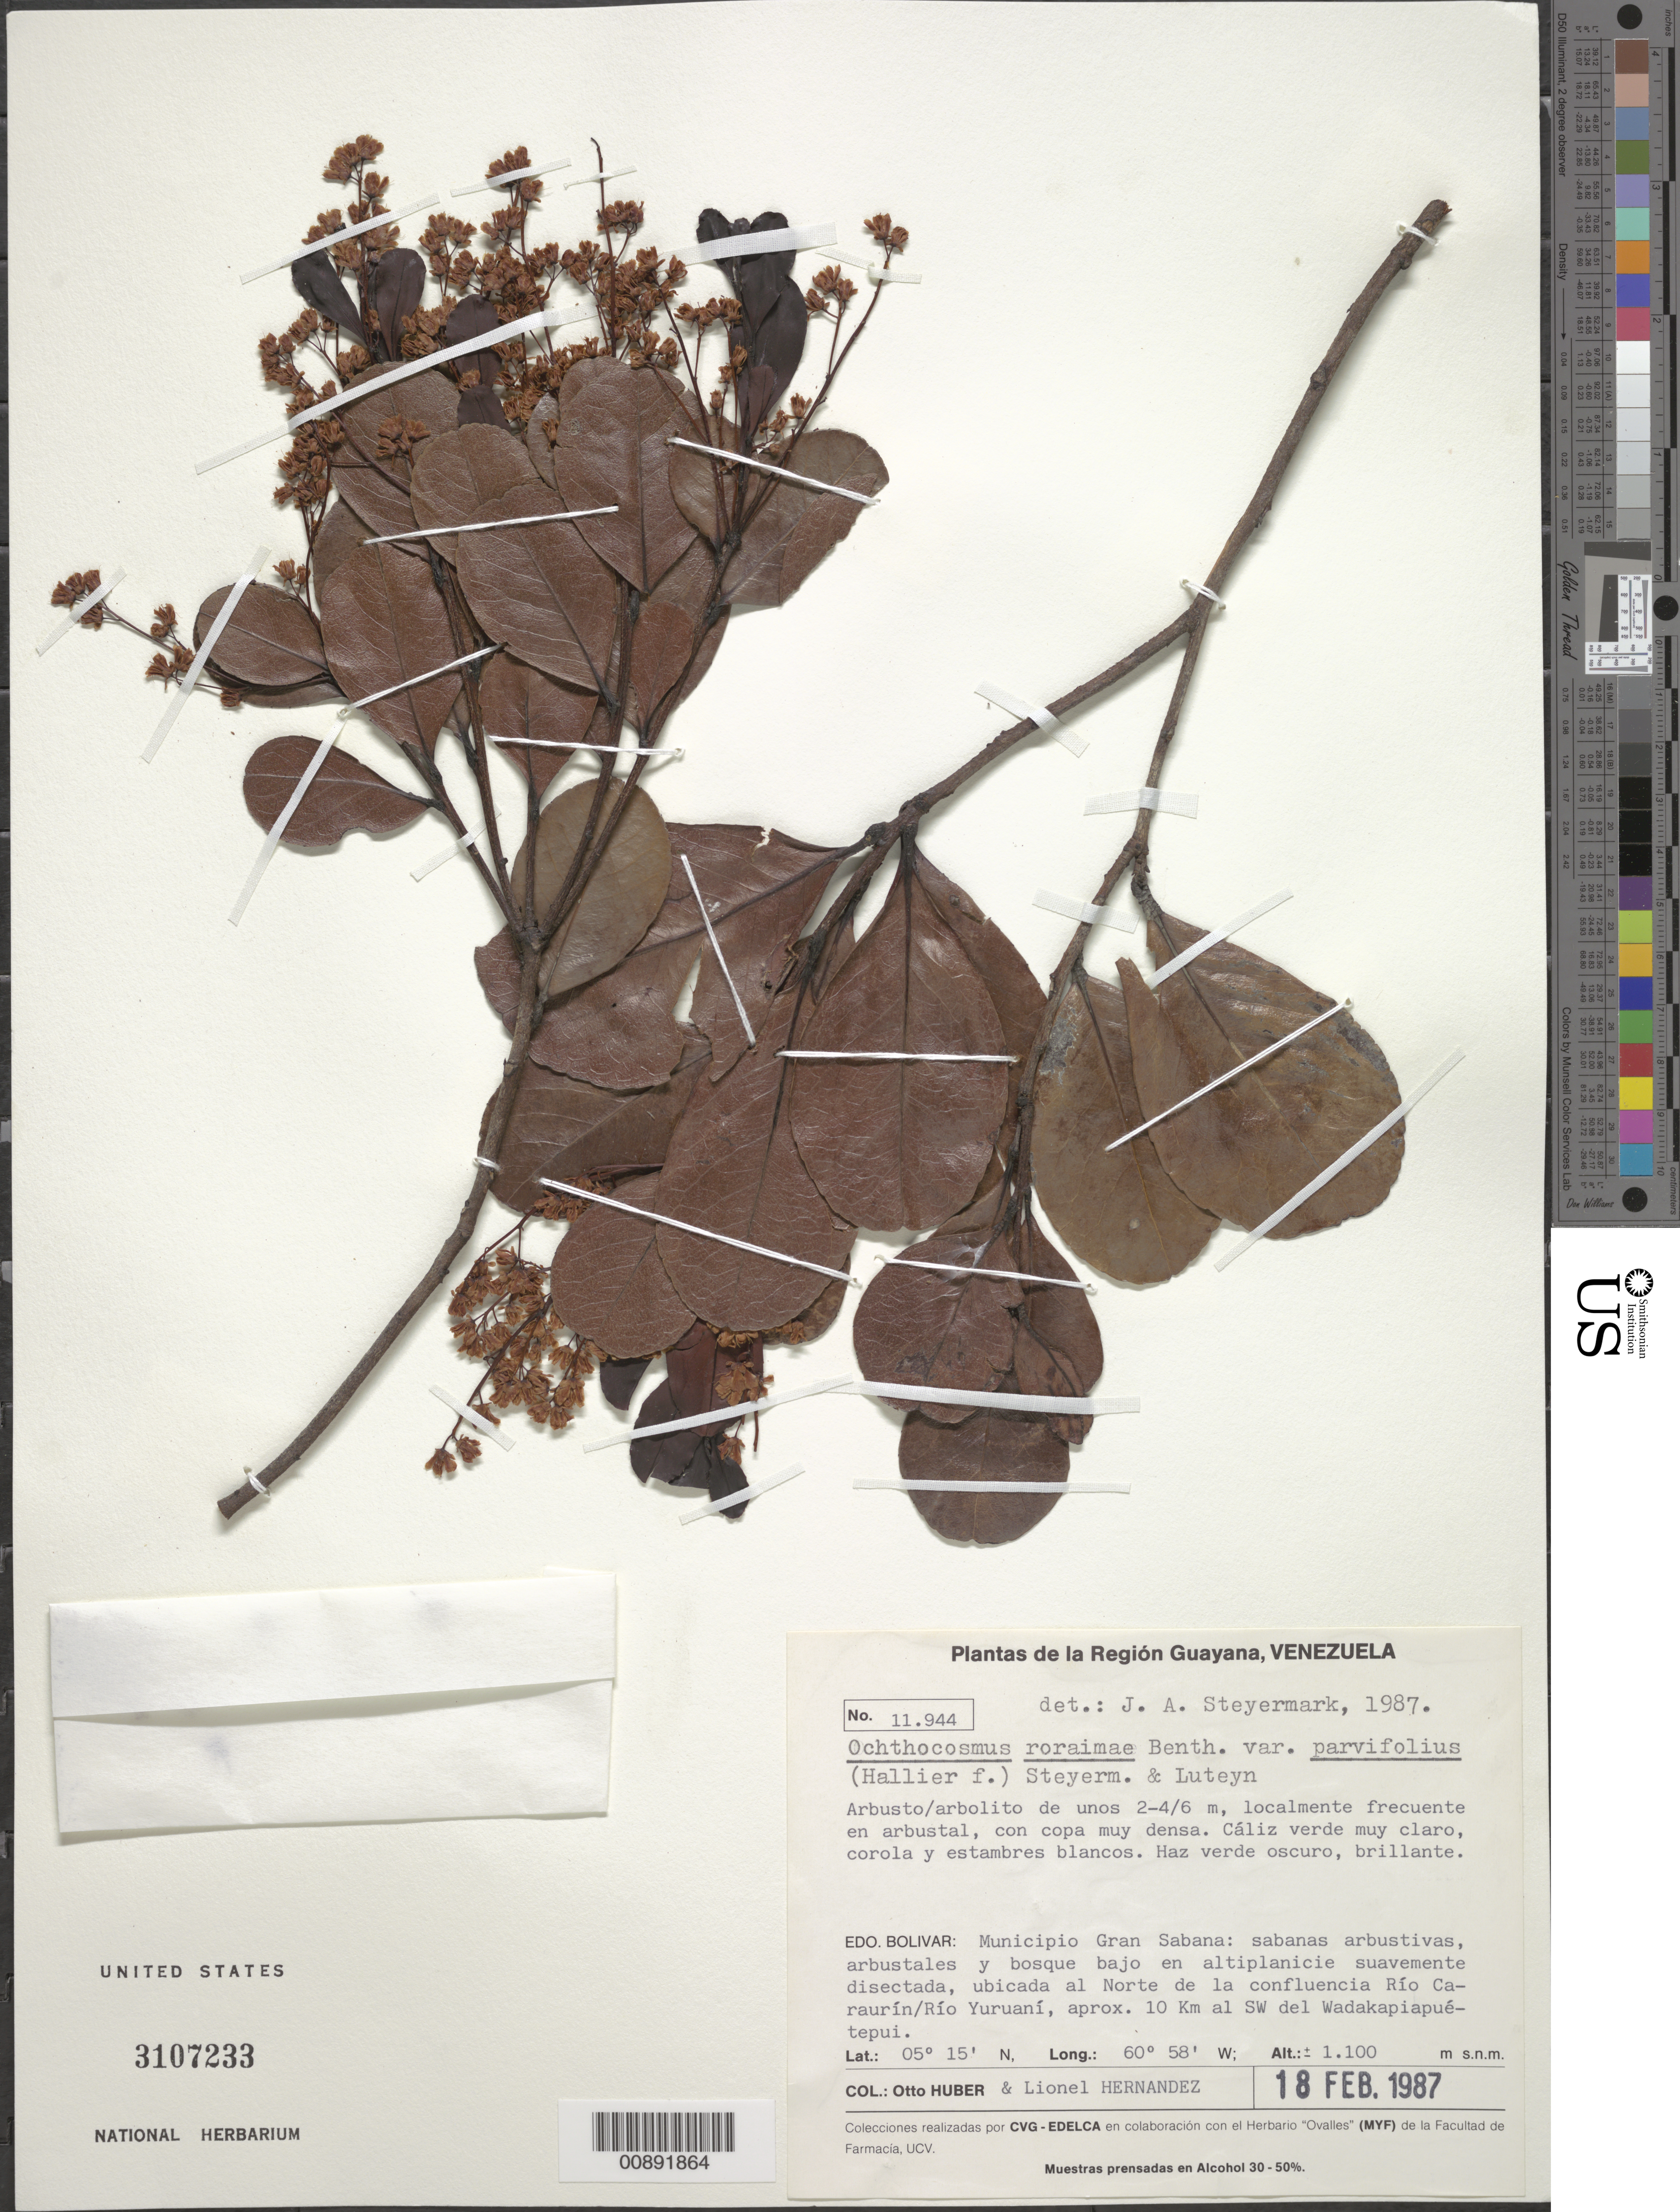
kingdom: Plantae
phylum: Tracheophyta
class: Magnoliopsida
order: Malpighiales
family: Ixonanthaceae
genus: Ochthocosmus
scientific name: Ochthocosmus roraimae var. parvifolius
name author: (Hallier f.) Steyerm.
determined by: Steyermark, Julian A., (VEN)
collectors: O. Huber & L. Hernández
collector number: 11944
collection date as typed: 18-Feb-87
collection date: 1987-02-18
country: Venezuela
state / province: Bolívar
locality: Mun. Gran Sabana, N de la confluencia Río Caruarín/Río Yuruaní, approx. 10 km SW Wadakapiapué-tepuí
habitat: Sabanas arbustivas, arbustales y bosque bajo en altiplanicie suavemente disectada; en arbustal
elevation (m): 1100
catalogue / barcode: US 3107233